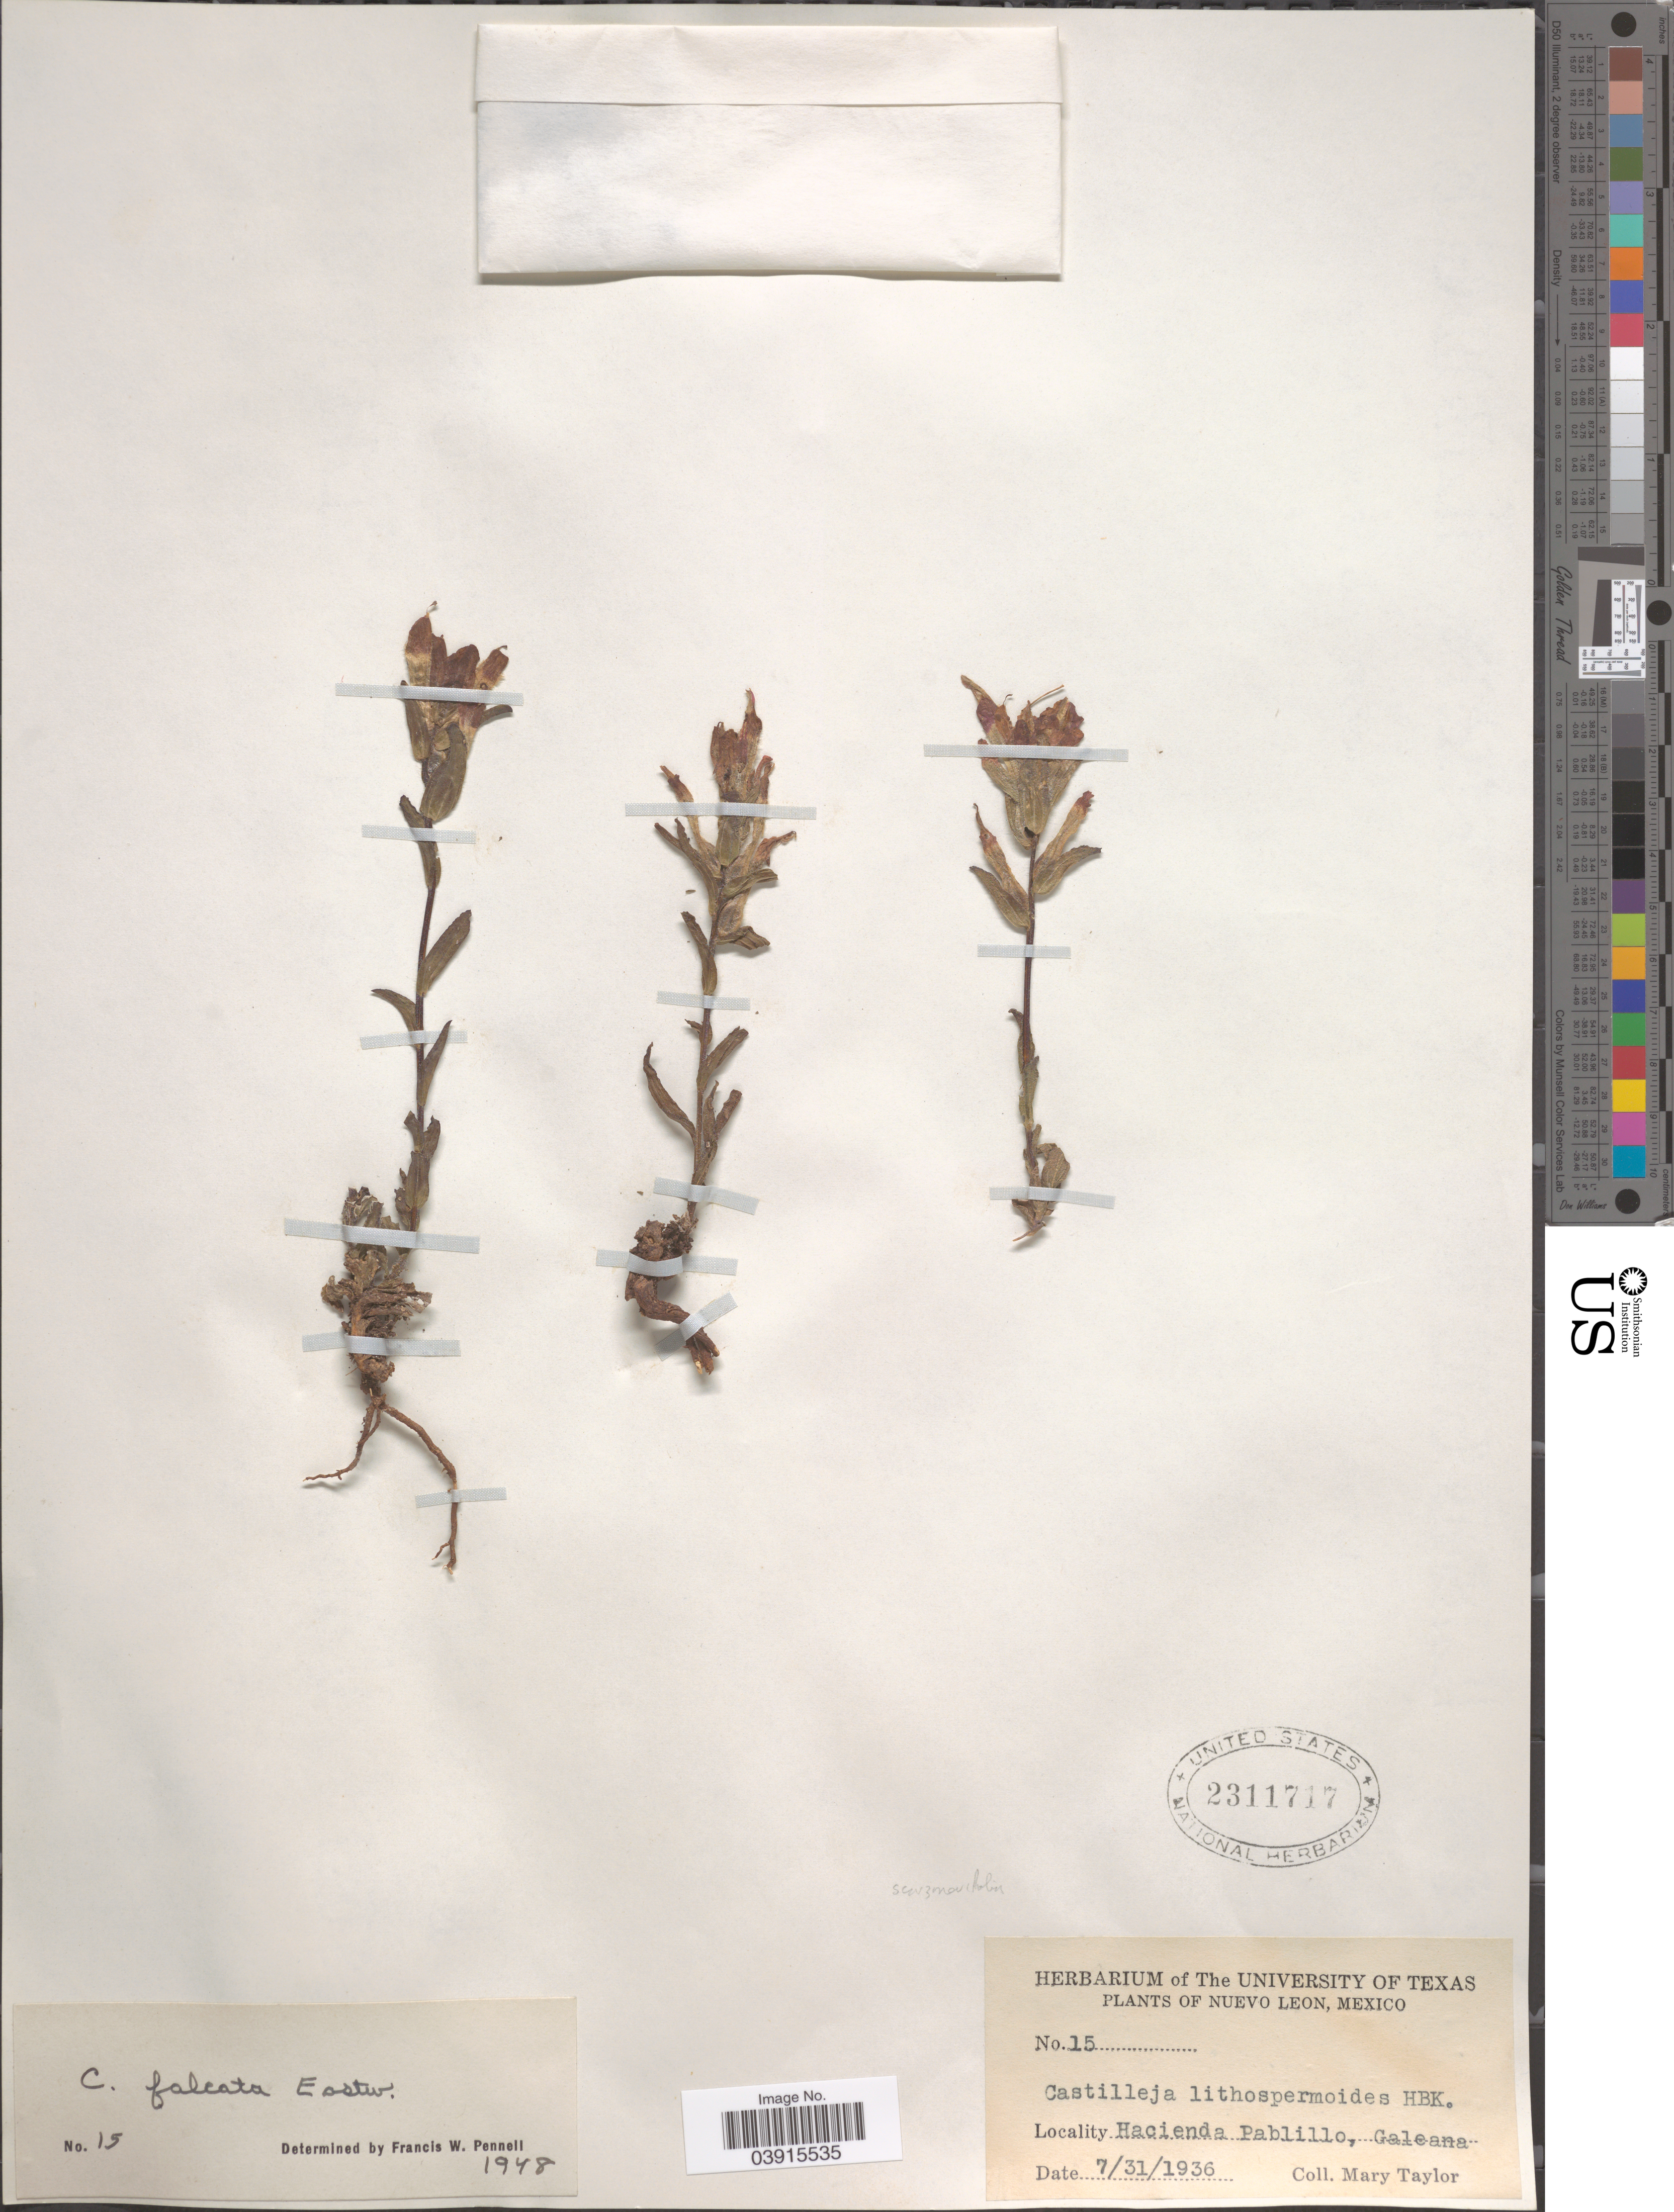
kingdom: Plantae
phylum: Tracheophyta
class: Magnoliopsida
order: Lamiales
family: Orobanchaceae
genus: Castilleja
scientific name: Castilleja scorzonerifolia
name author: Kunth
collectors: M. S. Taylor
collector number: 15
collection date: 1936-07-31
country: Mexico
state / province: Nuevo León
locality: Hacienda Pablillo, Galeana.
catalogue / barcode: US 2311717